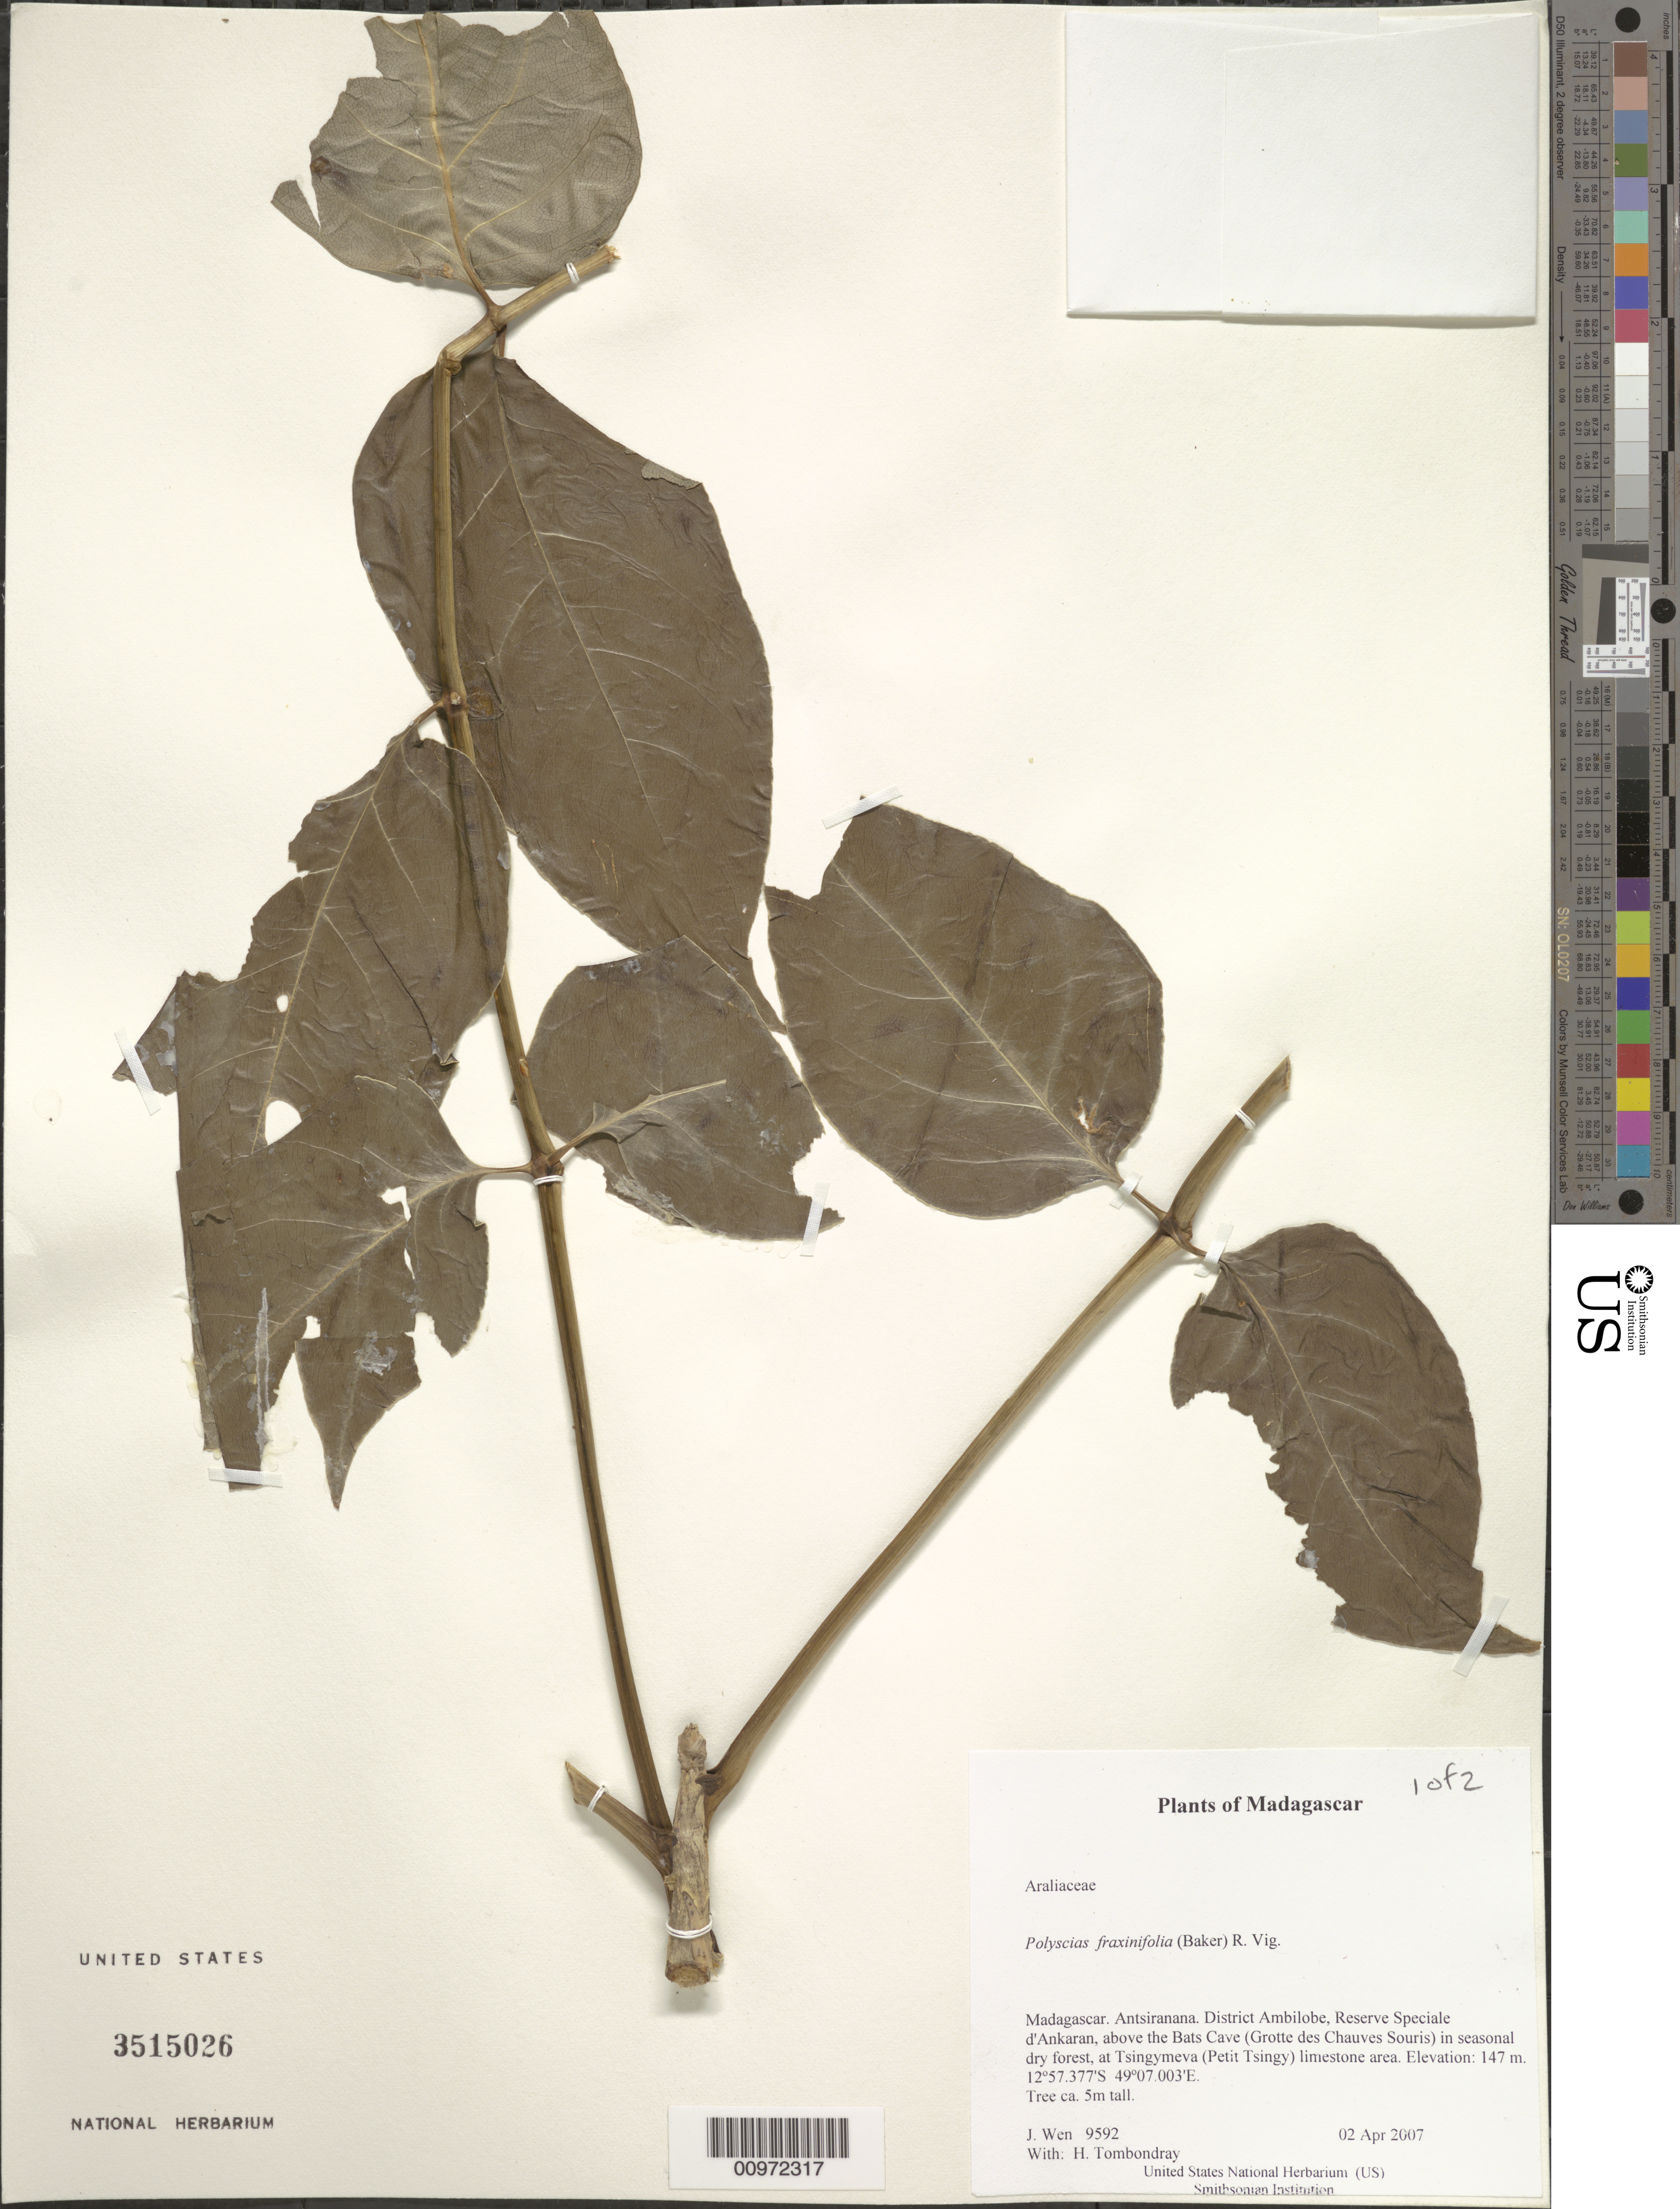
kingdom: Plantae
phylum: Tracheophyta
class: Magnoliopsida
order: Apiales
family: Araliaceae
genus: Polyscias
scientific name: Polyscias fraxinifolia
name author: (Baker) R. Vig.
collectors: J. Wen & H. Tombondray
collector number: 9592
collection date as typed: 02 Apr 2007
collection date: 2007-04-02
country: Madagascar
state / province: Diana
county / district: Ambilobe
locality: District Ambilobe, Reserve Speciale d'Ankaran, above the Bats Cave (Grotte des Chauves Souris) in seasonal dry forest, at Tsingymeva (Petit Tsingy) limestone area.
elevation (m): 147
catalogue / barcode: US 3515026